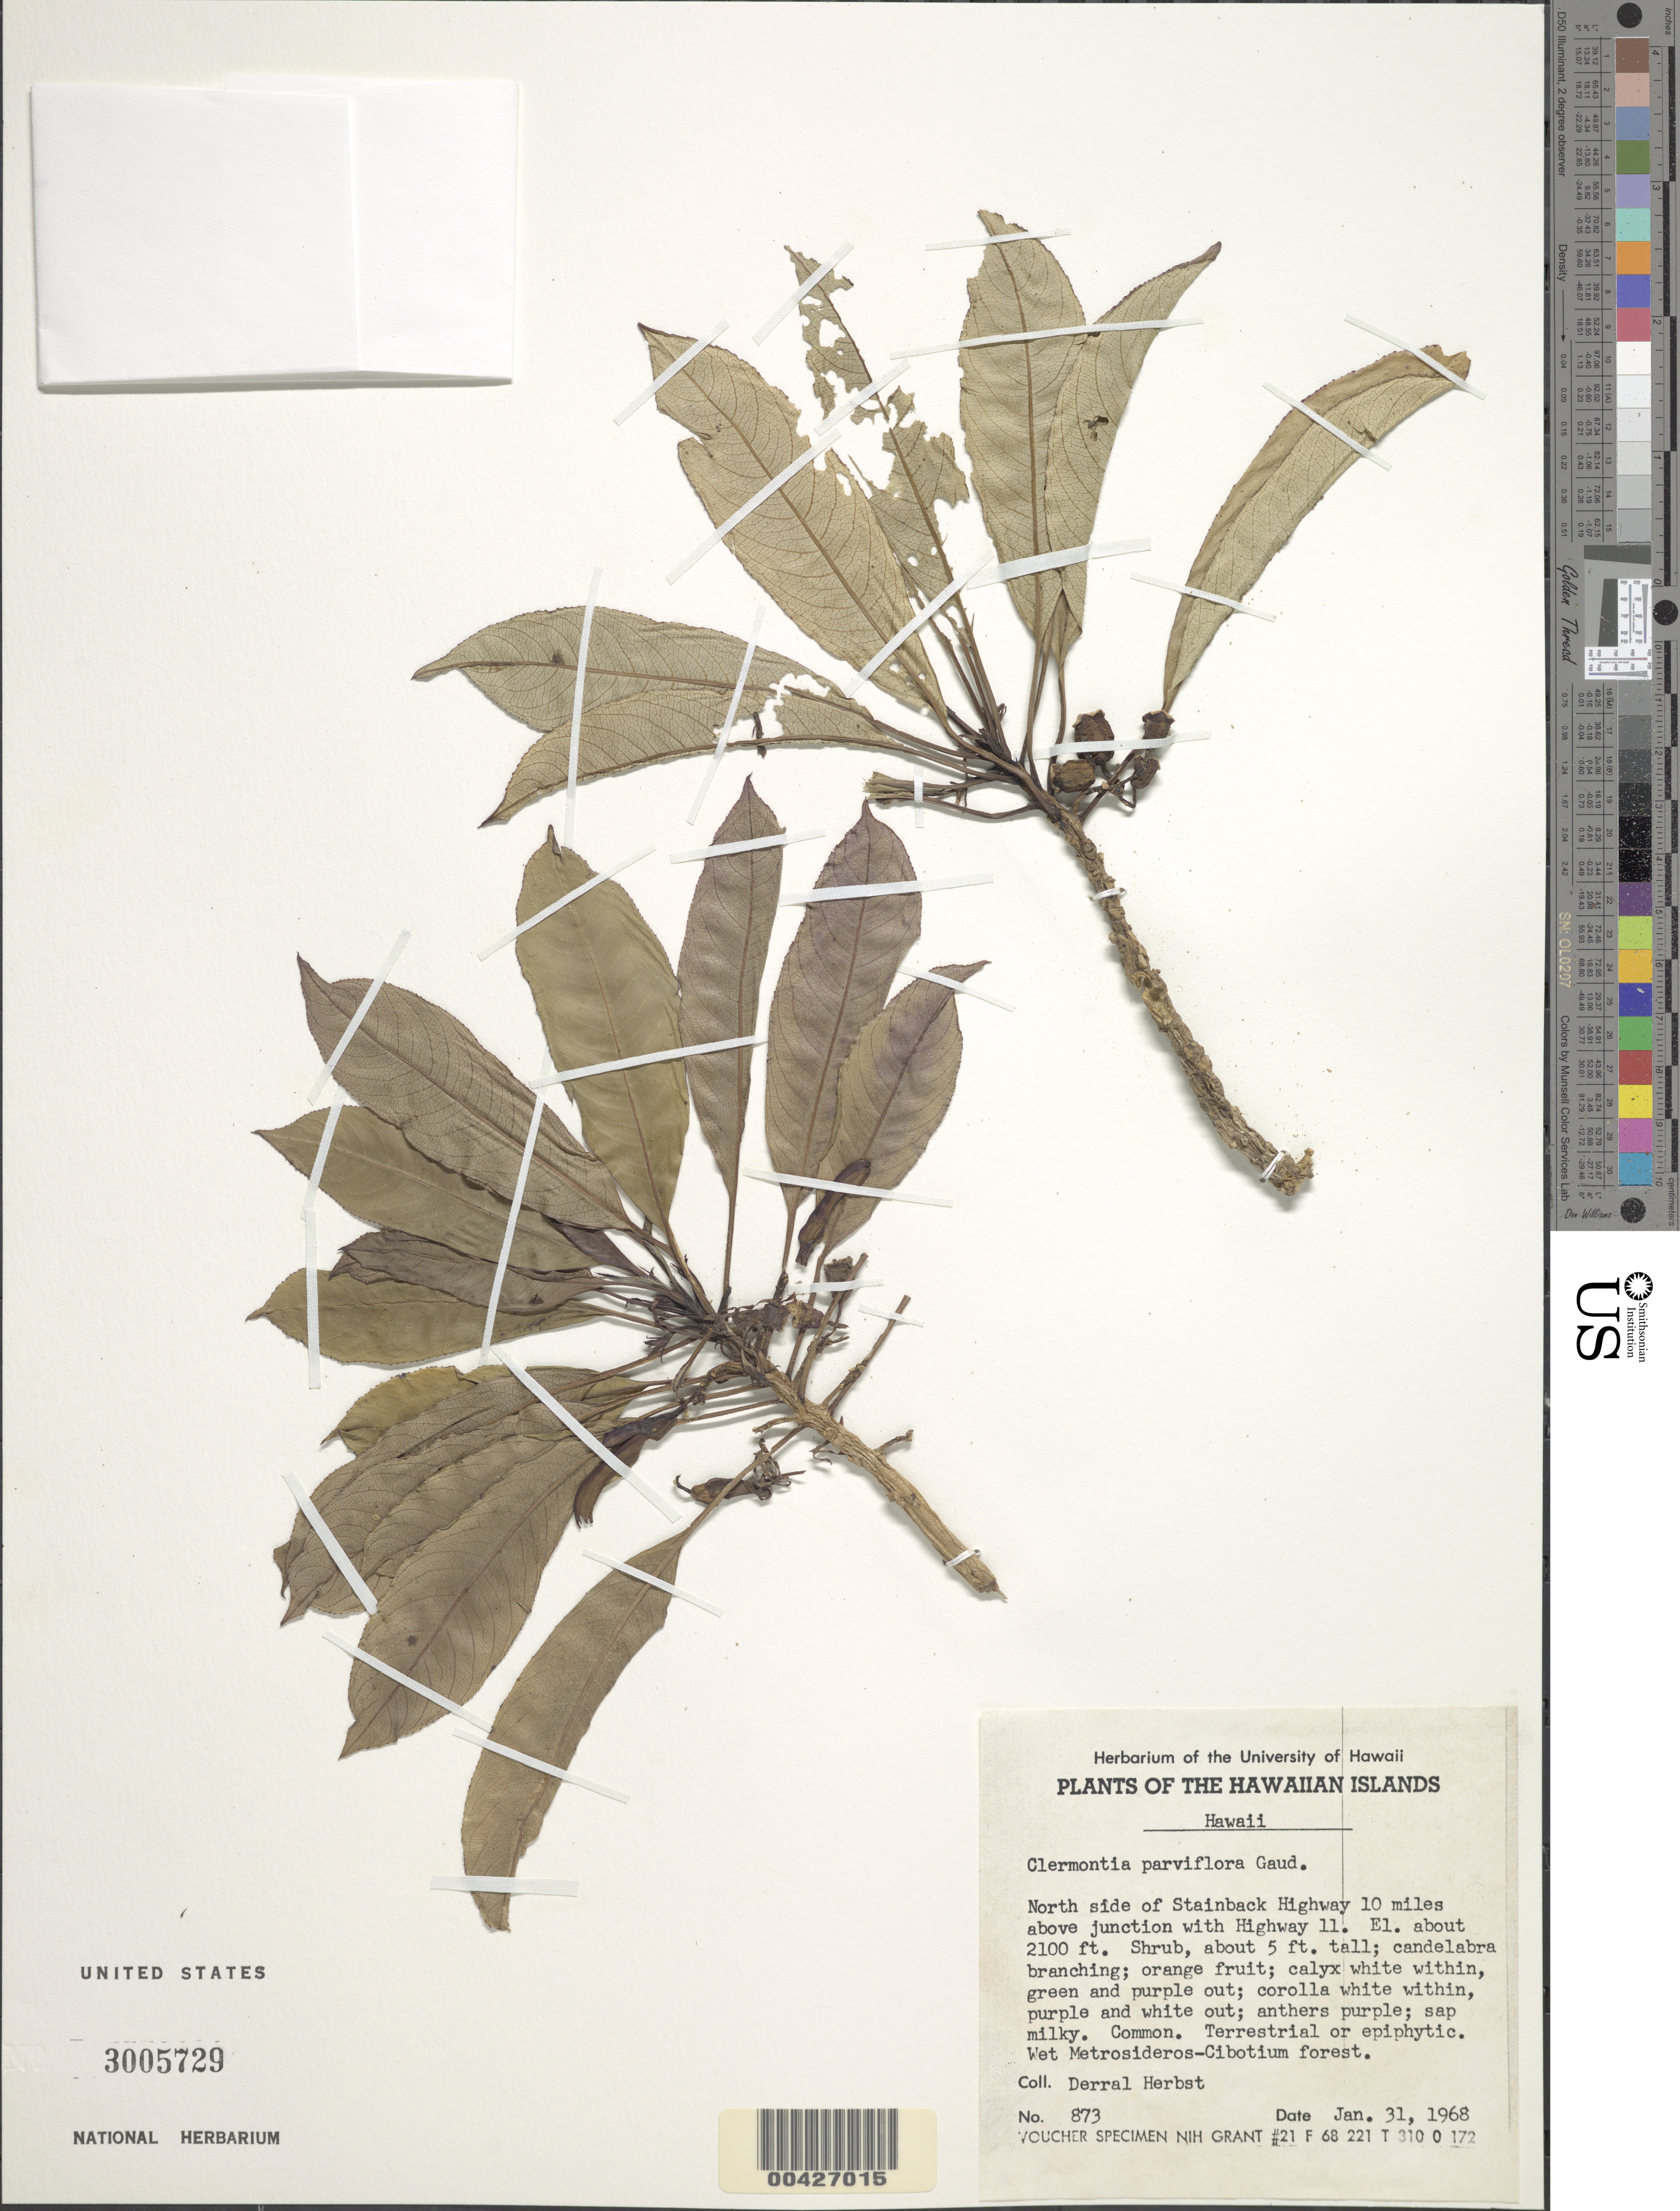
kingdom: Plantae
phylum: Tracheophyta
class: Magnoliopsida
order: Asterales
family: Campanulaceae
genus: Clermontia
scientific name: Clermontia parviflora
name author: Gaudich. ex A. Gray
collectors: D. R. Herbst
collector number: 873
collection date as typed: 31 Jan 1968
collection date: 1968-01-31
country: United States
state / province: Hawaii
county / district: Hawaii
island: Hawaii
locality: North side of Stainback Highway 10 miles above junction with HIghway 11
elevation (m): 640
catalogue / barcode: US 3005729